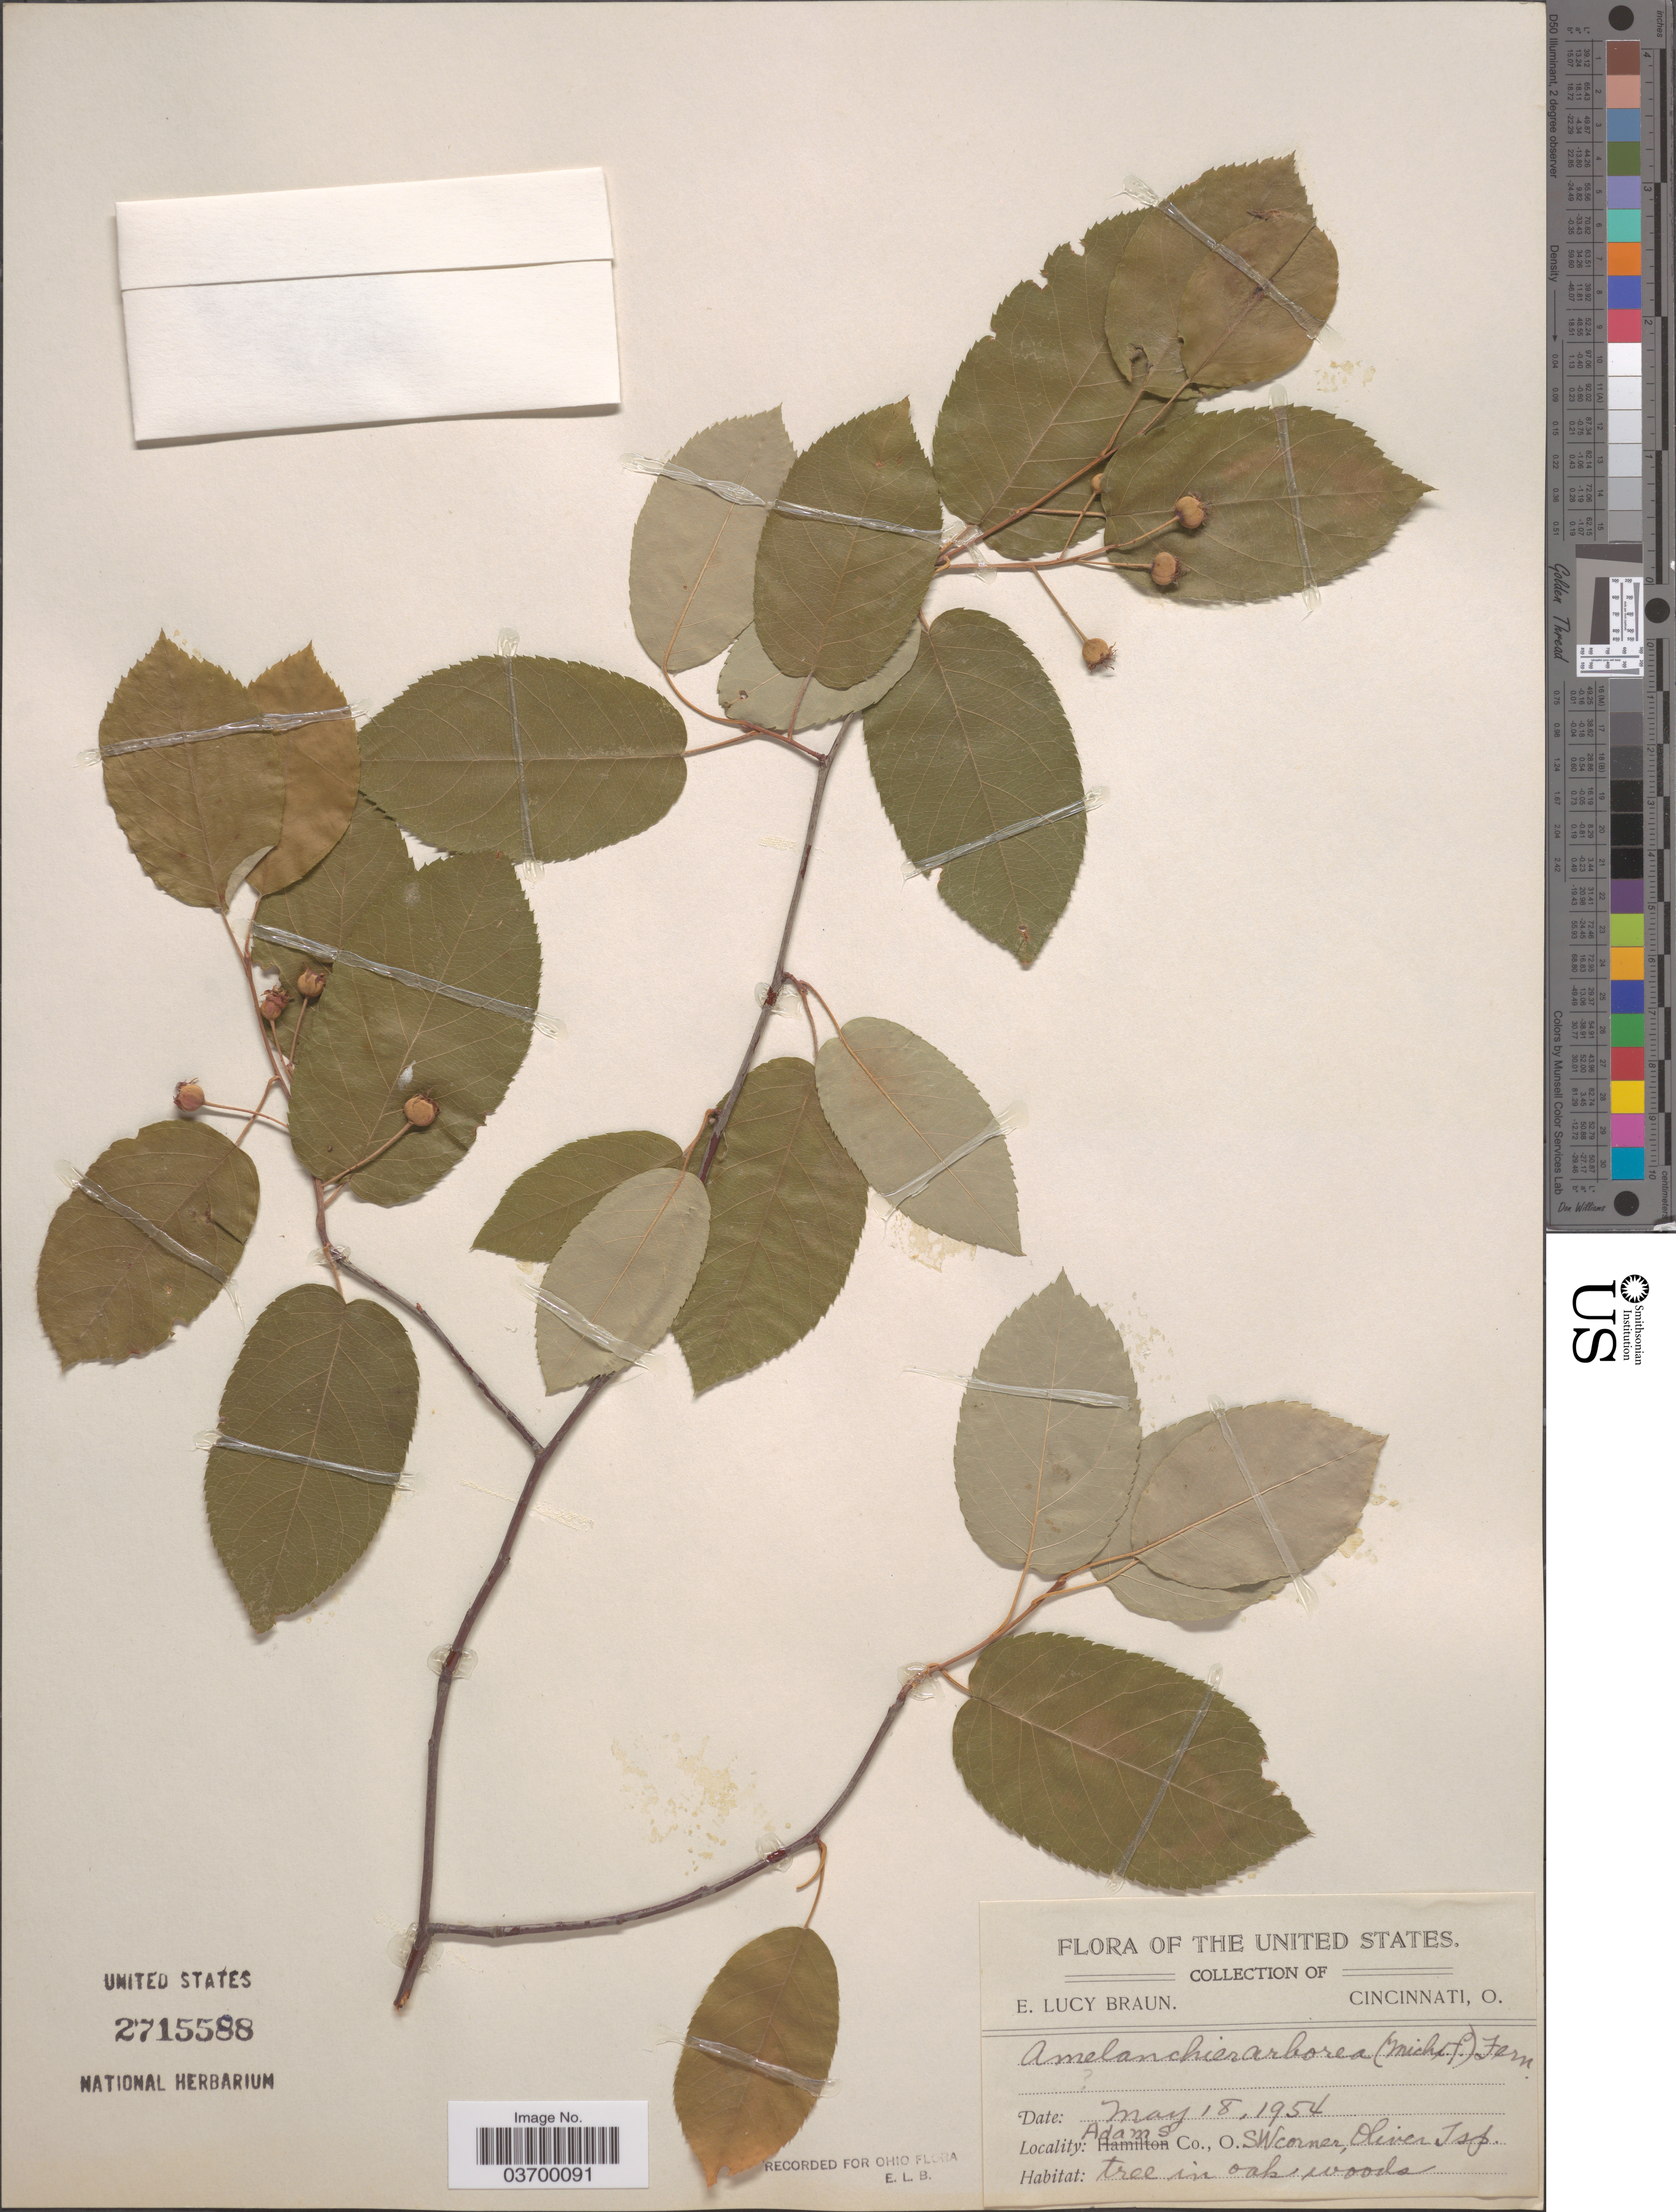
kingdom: Plantae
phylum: Tracheophyta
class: Magnoliopsida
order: Rosales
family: Rosaceae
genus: Amelanchier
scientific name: Amelanchier arborea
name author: (F. Michx.) Fernald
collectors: E. L. Braun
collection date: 1954-05-18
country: United States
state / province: Ohio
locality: Adams Co., SW corner, Oliver Tsp.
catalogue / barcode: US 2715588